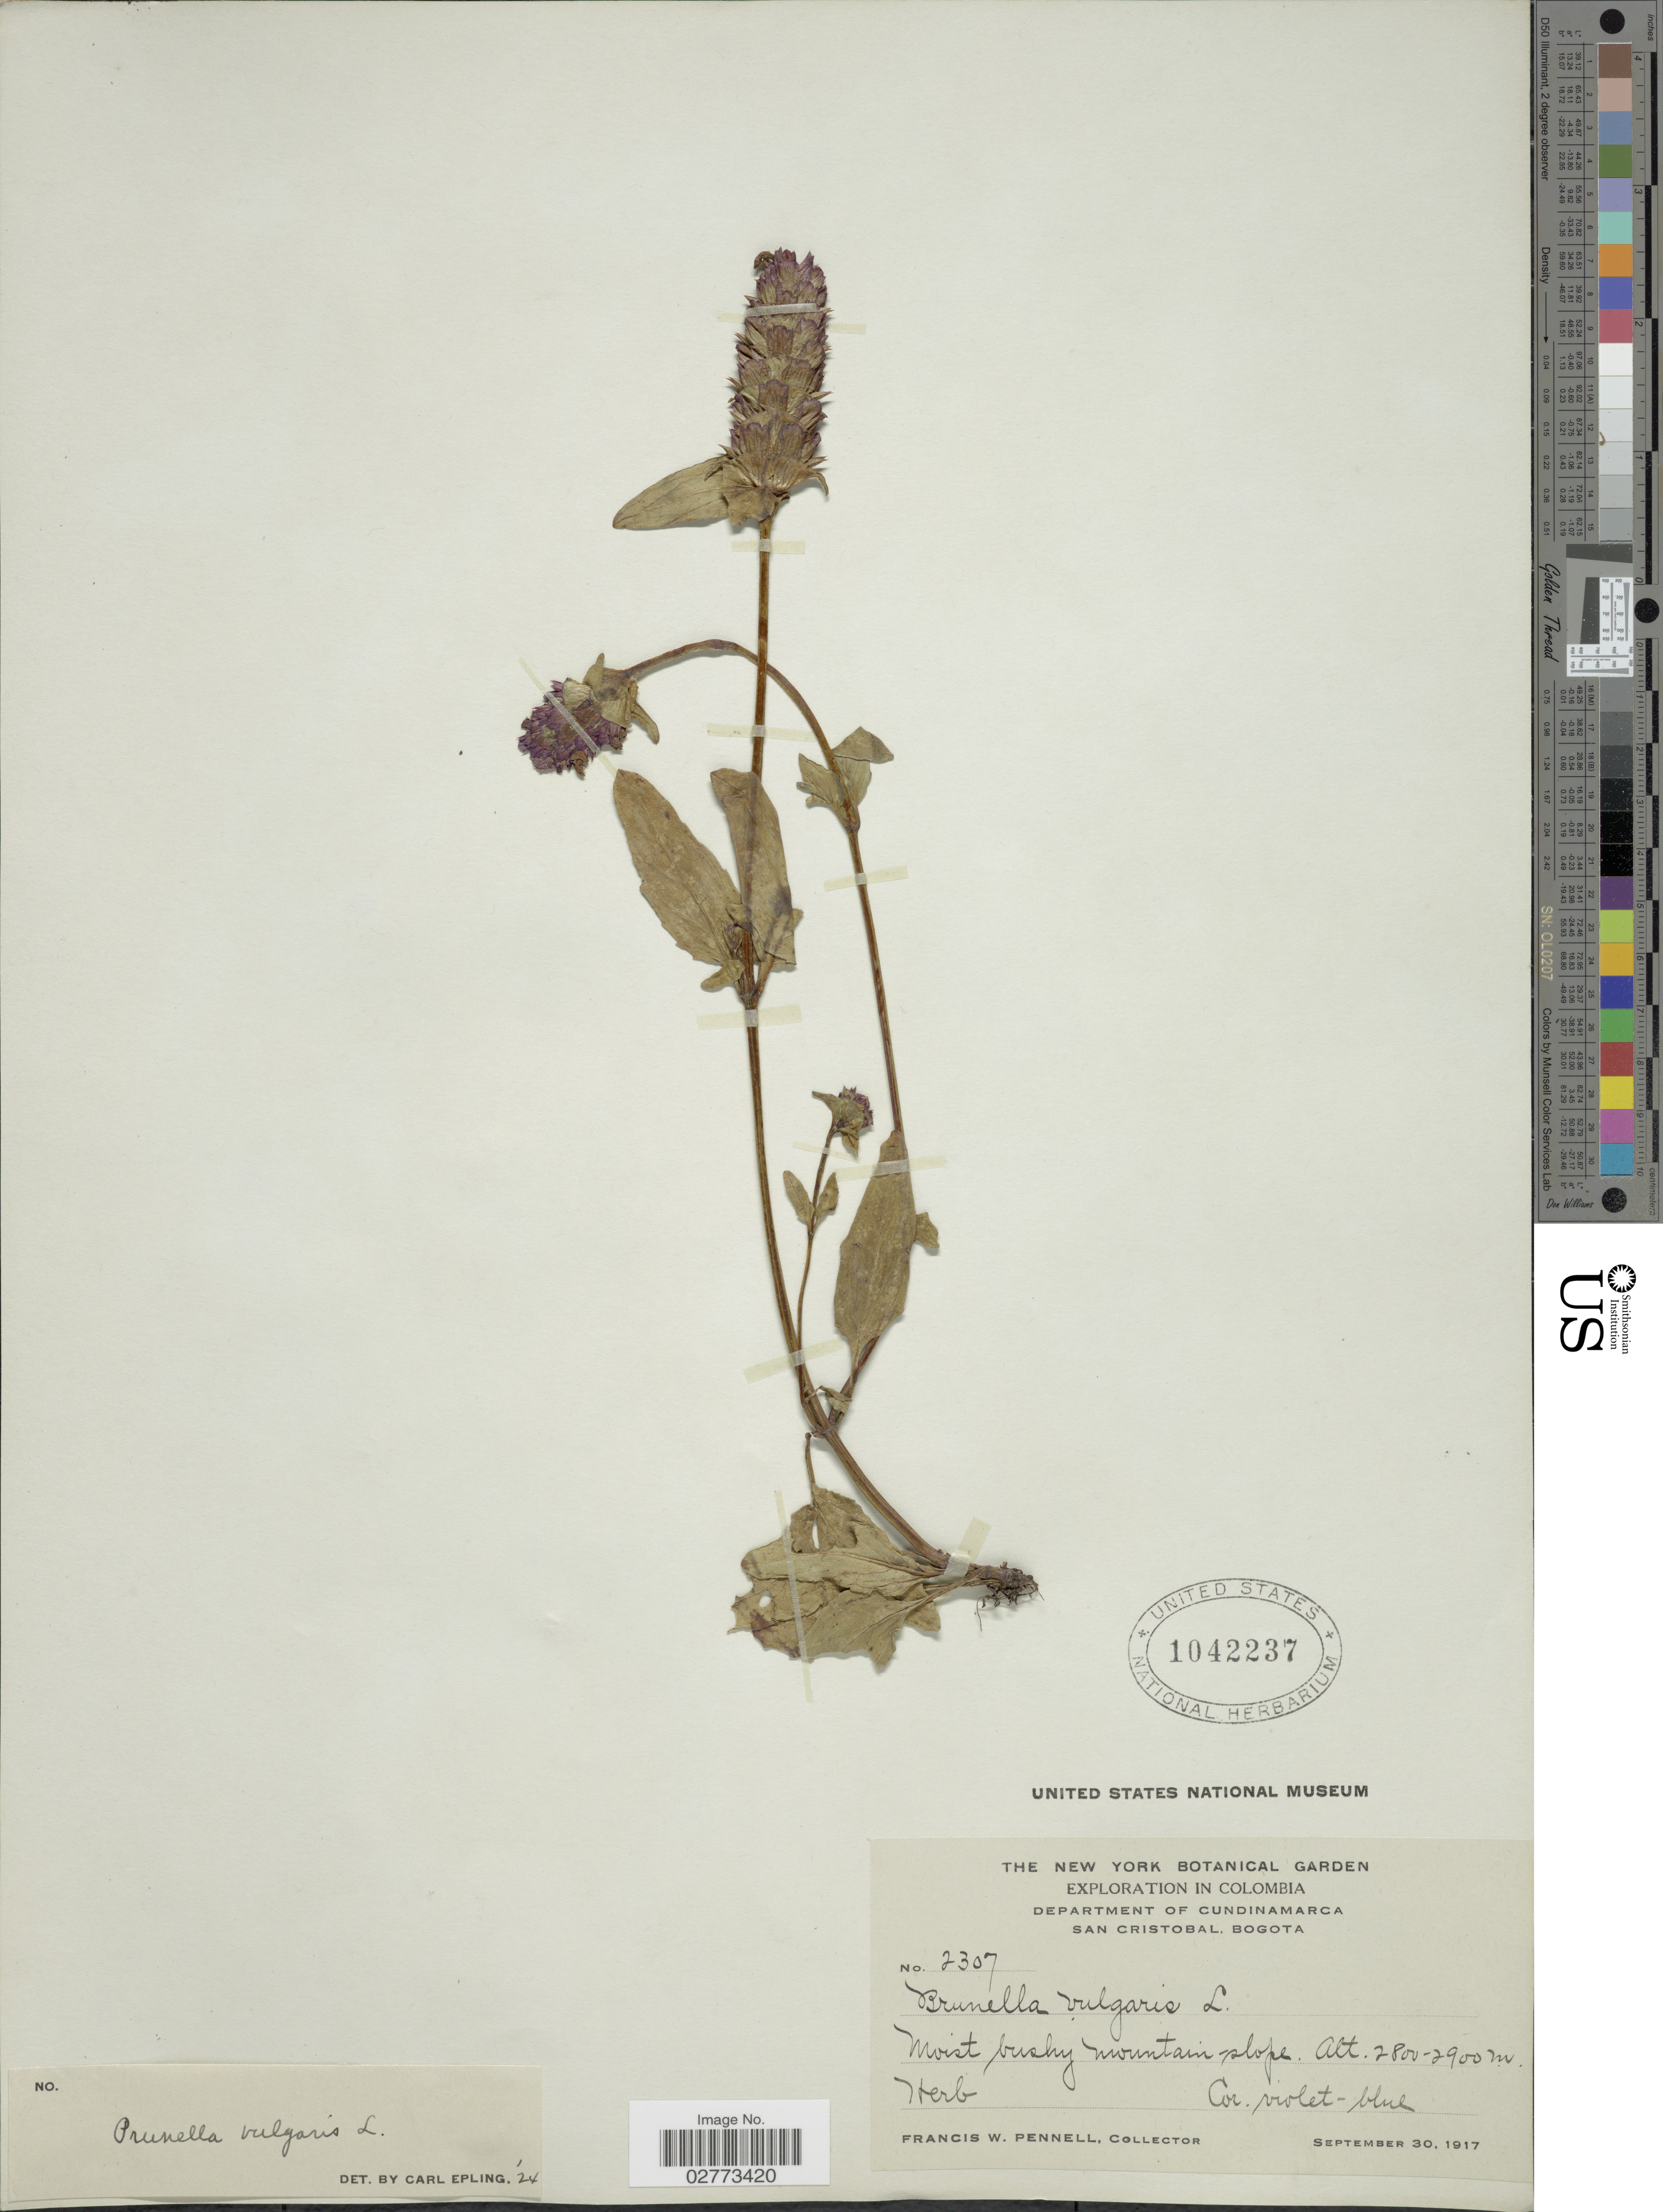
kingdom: Plantae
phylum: Tracheophyta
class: Magnoliopsida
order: Lamiales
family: Lamiaceae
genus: Prunella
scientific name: Prunella vulgaris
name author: L.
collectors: F. W. Pennell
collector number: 2307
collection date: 1917-09-30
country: Colombia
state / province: Cundinamarca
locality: Department of Cundinamarca. San Cristobal, Bogota.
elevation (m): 2800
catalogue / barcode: US 1042237